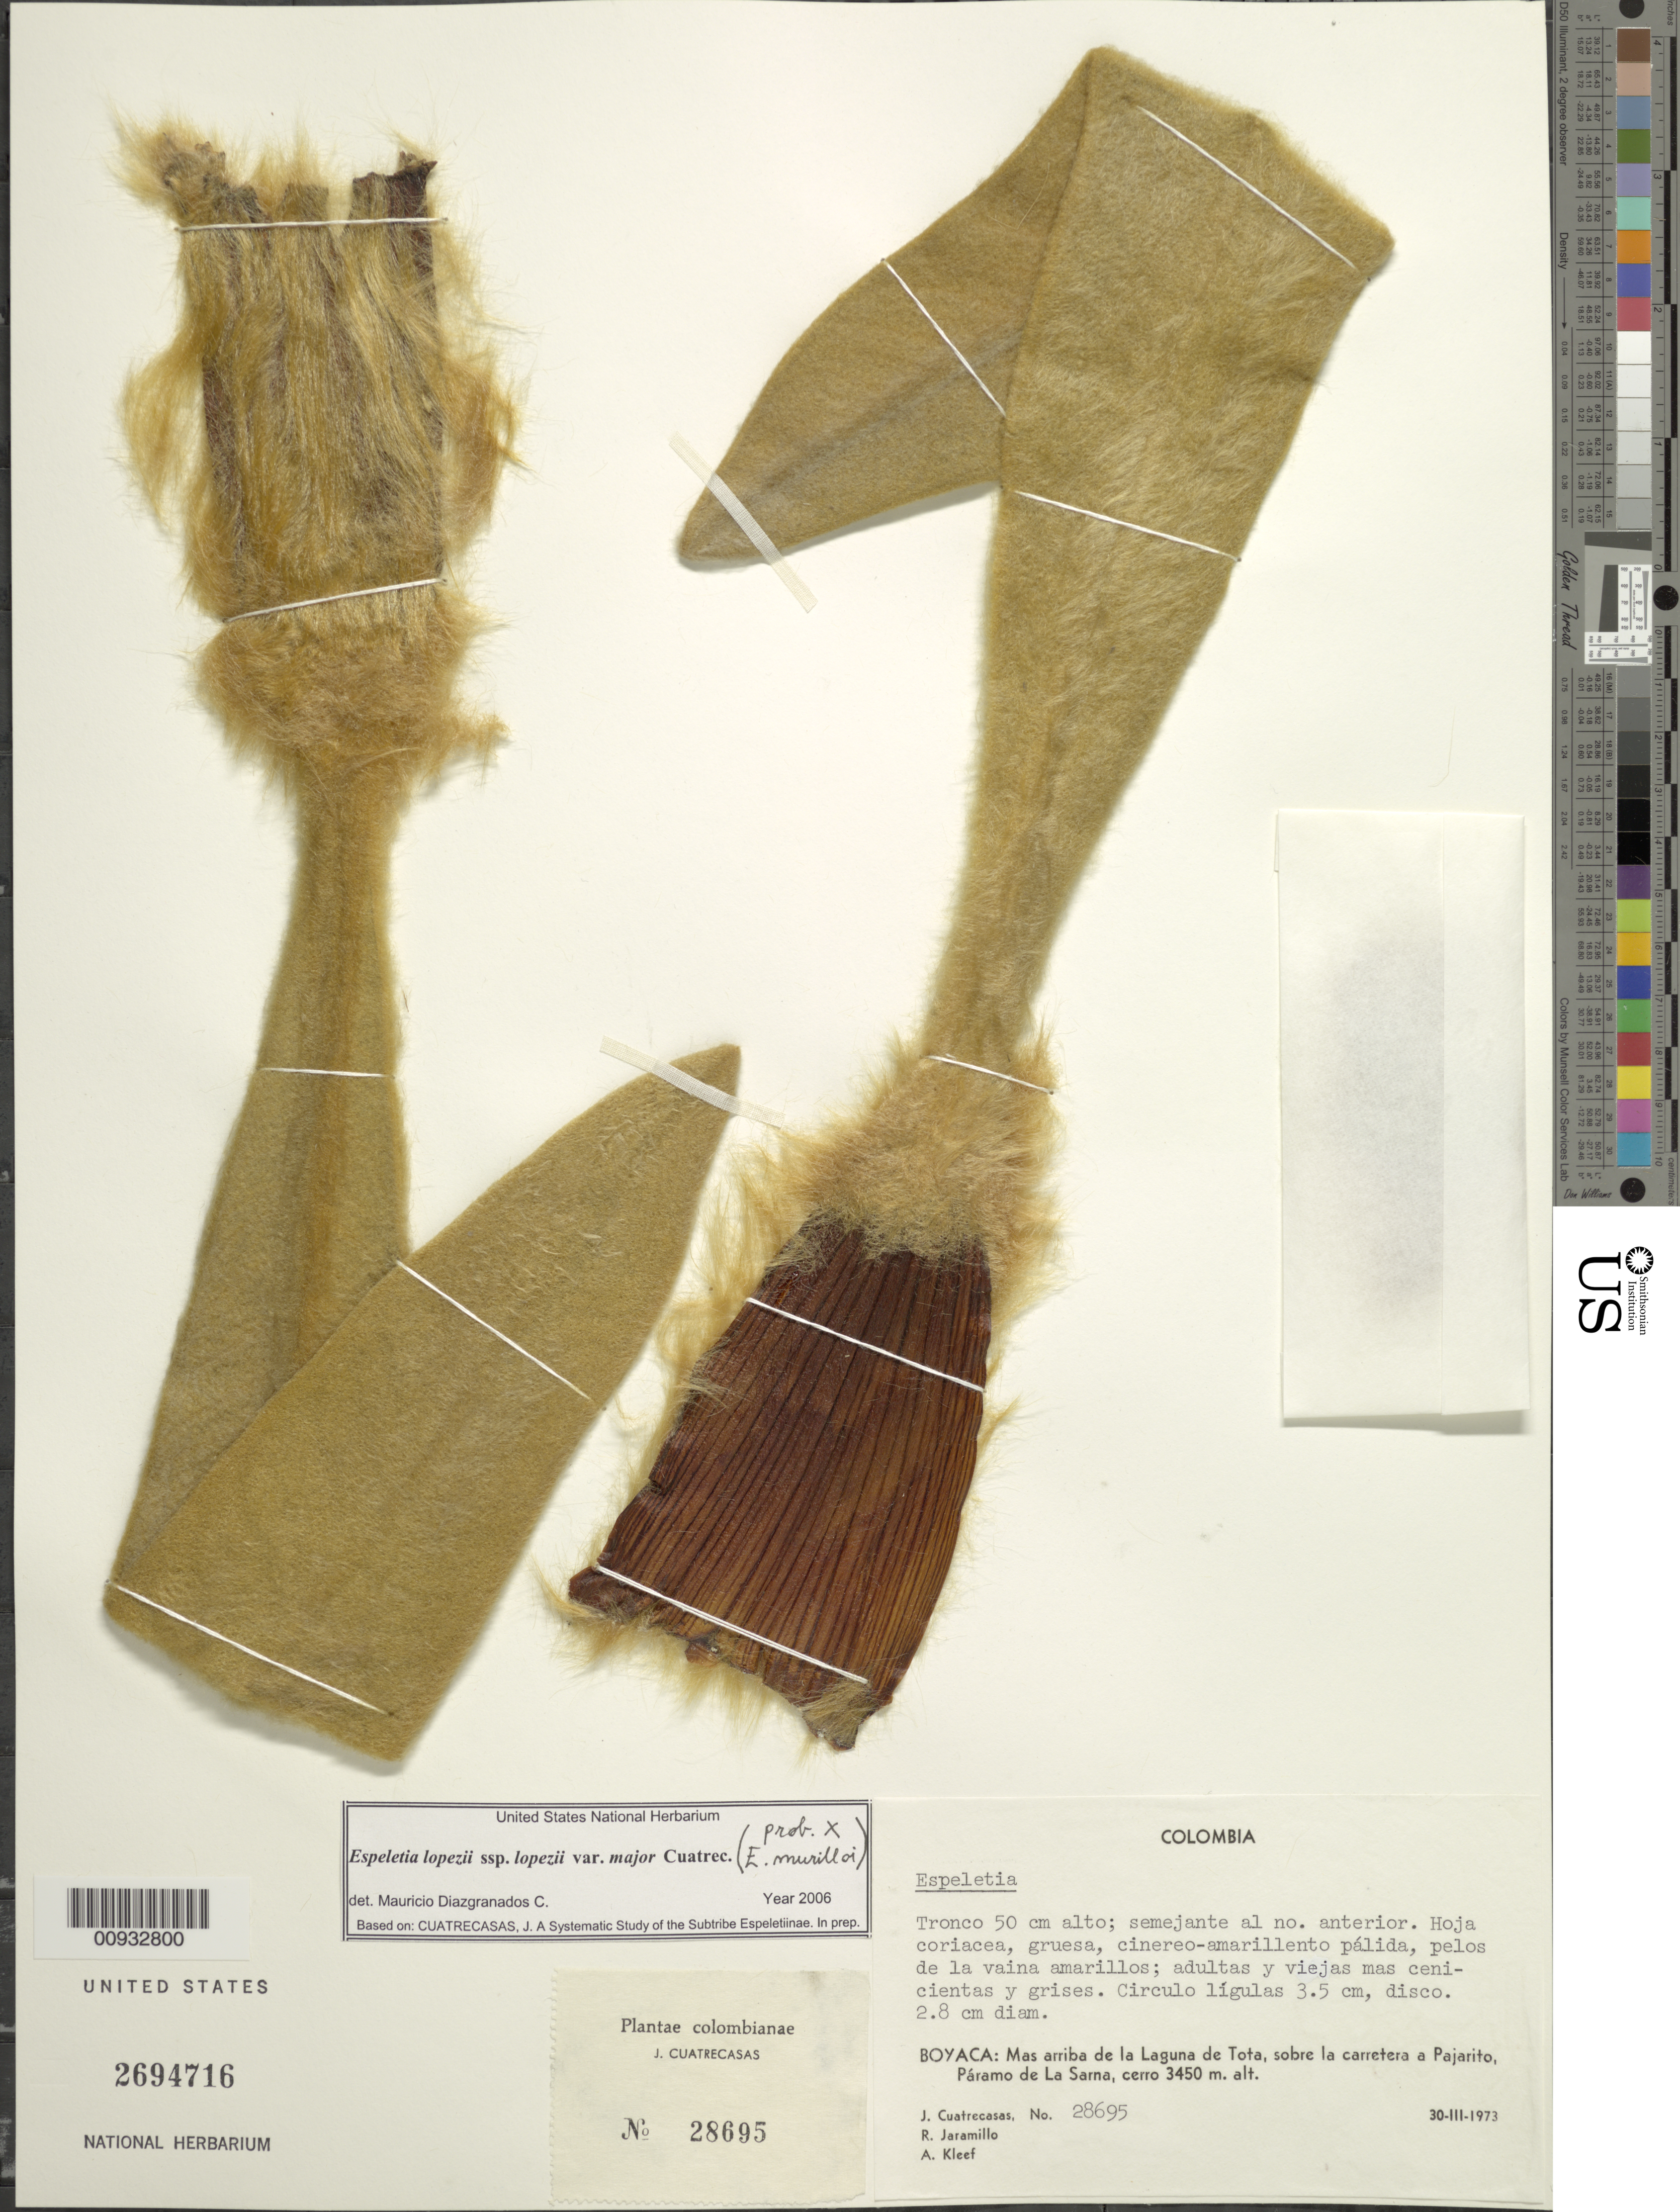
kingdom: Plantae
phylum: Tracheophyta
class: Magnoliopsida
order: Asterales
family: Asteraceae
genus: Espeletia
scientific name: Espeletia lopezii var. major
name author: Cuatrec.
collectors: J. Cuatrecasas, R. Jaramillo M. & A. Kleef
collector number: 28695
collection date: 1973-03-30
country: Colombia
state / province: Boyacá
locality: Mas arriba de la Laguna de Tota, sobre la carretera a Pajarito, Paramo de La Sarna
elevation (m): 3450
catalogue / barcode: US 2694716